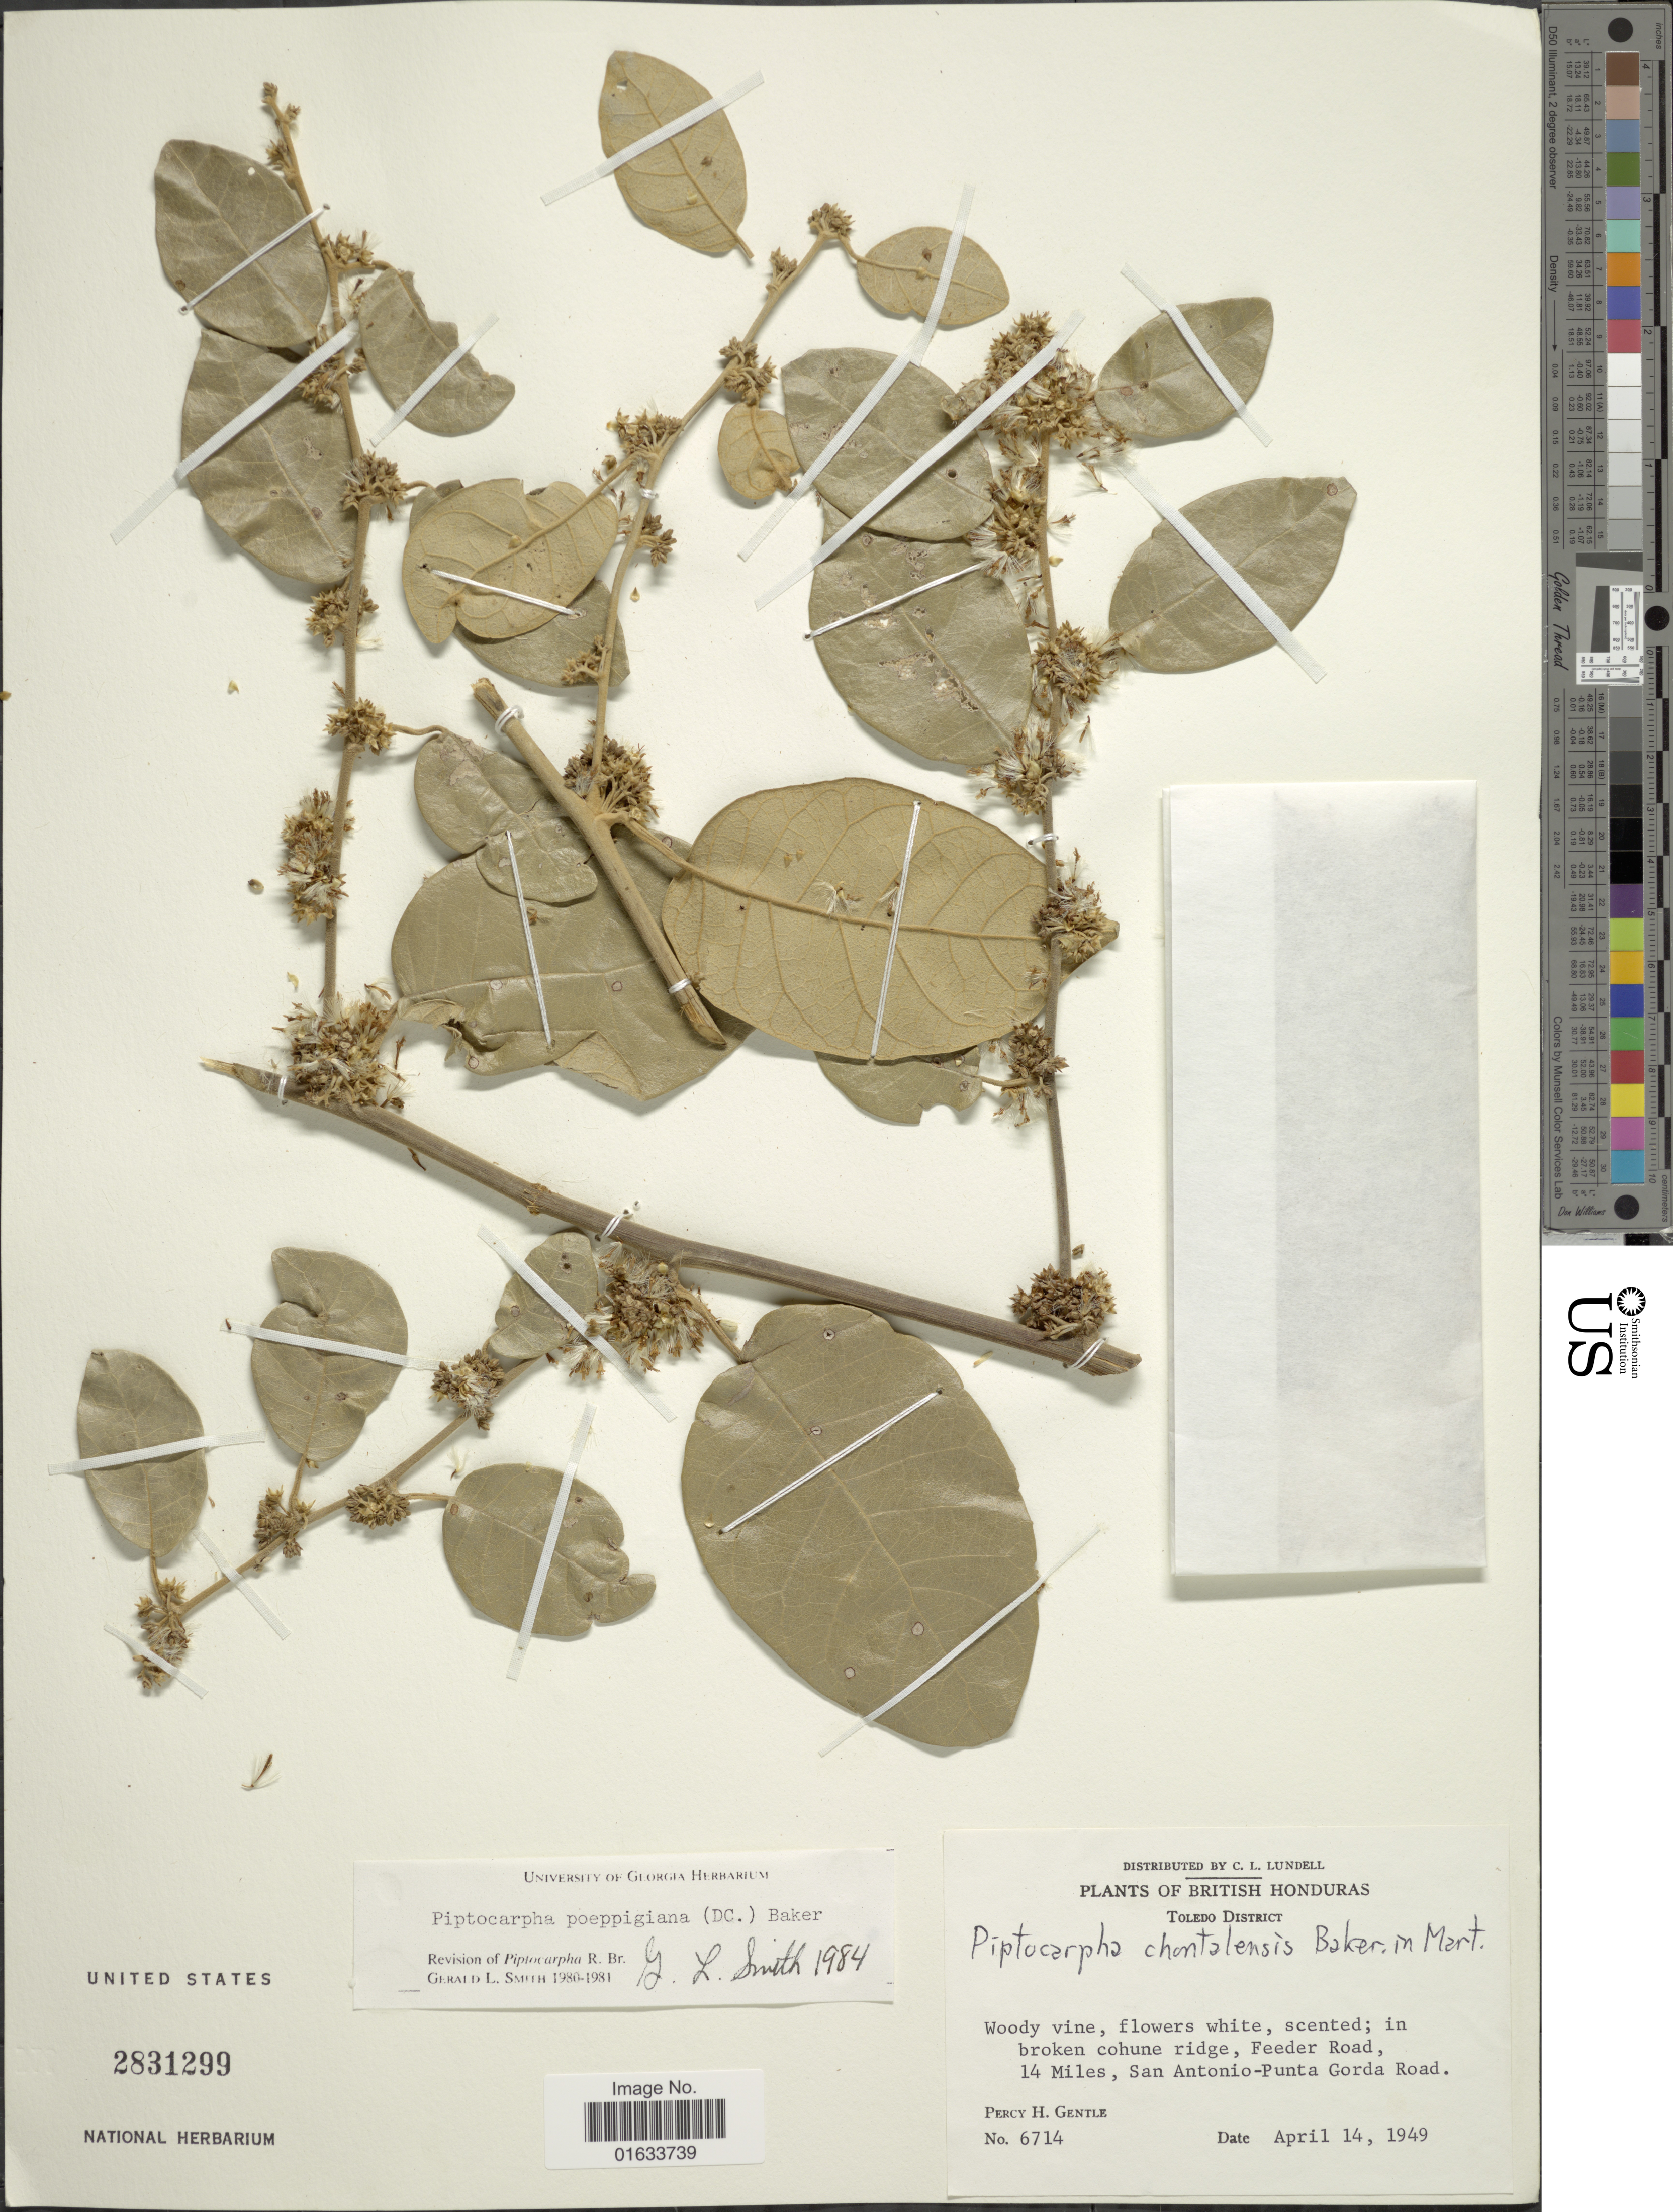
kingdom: Plantae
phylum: Tracheophyta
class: Magnoliopsida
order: Asterales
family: Asteraceae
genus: Piptocarpha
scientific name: Piptocarpha poeppigiana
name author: (DC.) Baker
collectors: P. H. Gentle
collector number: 6714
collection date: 1949-04-14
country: Belize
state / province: Toledo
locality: British Honduras. Toledo District. Woody vine, flowers white, scented; in broken cohune ridge, Feeder Road, 14 Miles, San Antonio-Punta Gorda Road.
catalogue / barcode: US 2831299